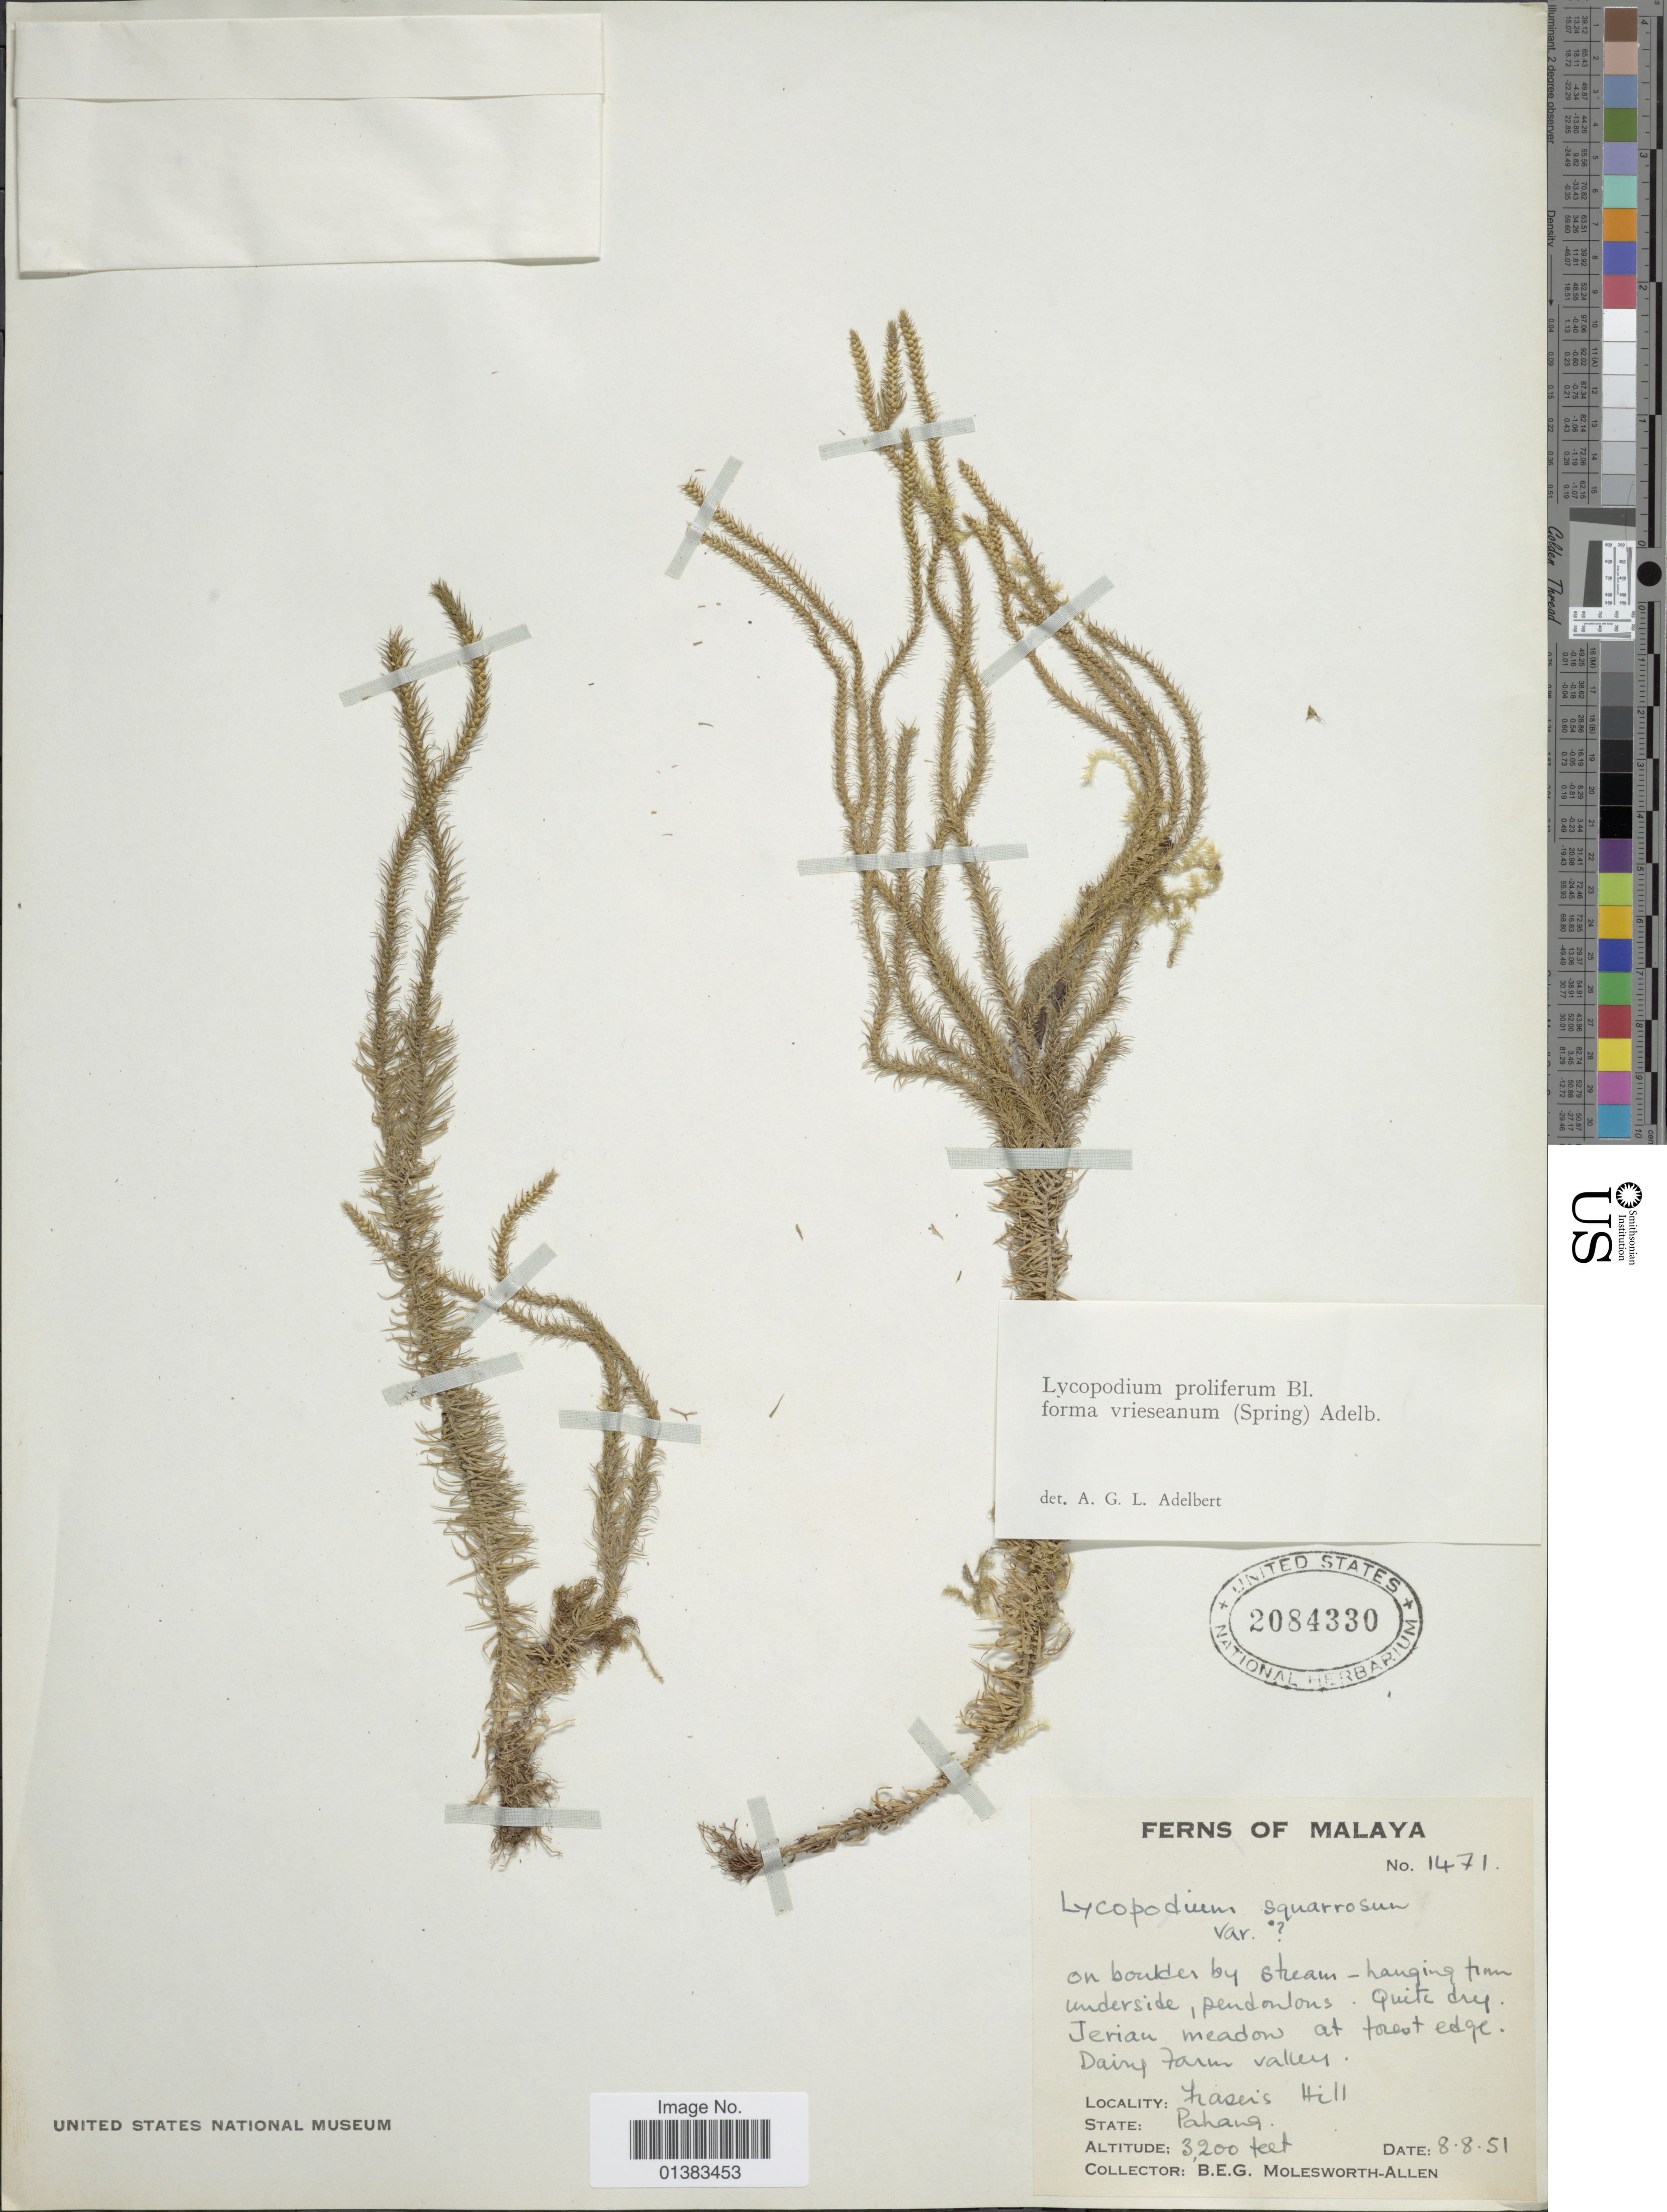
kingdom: Plantae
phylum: Tracheophyta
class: Lycopodiopsida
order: Lycopodiales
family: Lycopodiaceae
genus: Phlegmariurus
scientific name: Phlegmariurus squarrosus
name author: (G. Forst.) Á. Löve & D. Löve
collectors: B. E. G. Molesworth-Allen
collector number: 1471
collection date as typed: Transcribed d/m/y: 8/8/51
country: Malaysia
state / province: Pahang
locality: Ferns of Malaya, on boulder by stream-hanging from underside, pendoulous. Jearina meadow at forest edge, Dairy Farm valley, Fraser's Hill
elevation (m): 975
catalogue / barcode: US 2084330